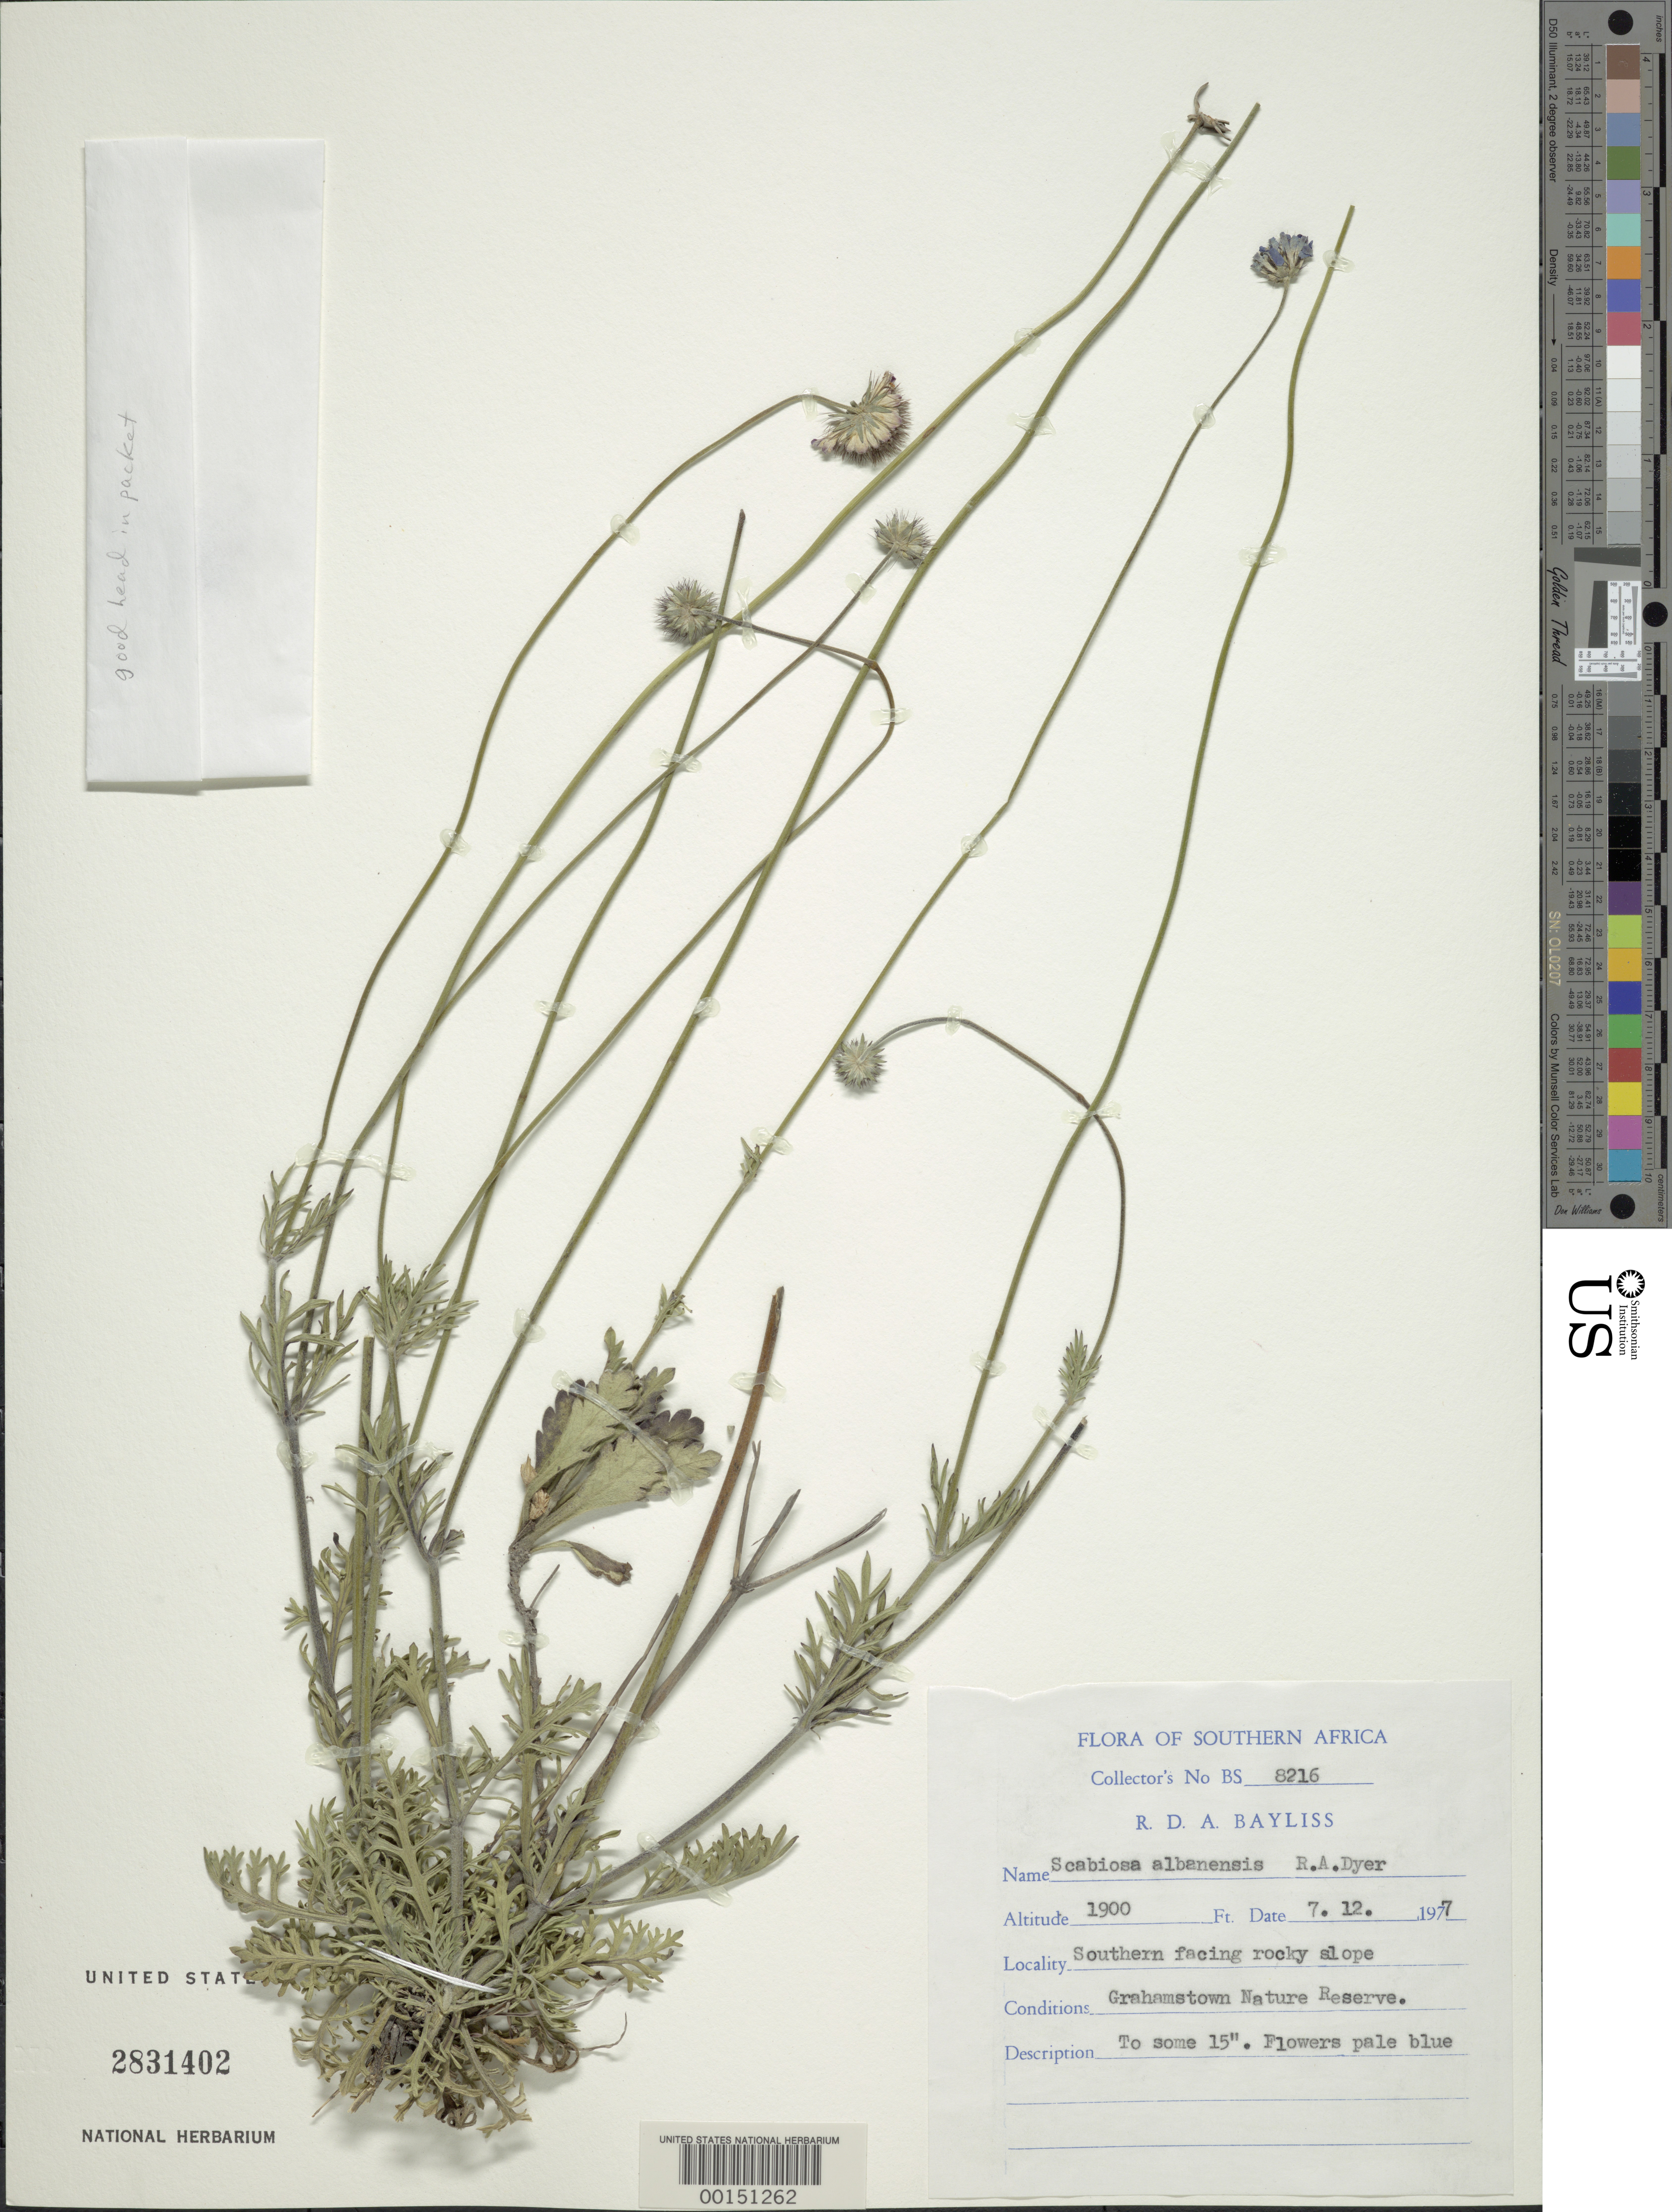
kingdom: Plantae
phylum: Tracheophyta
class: Magnoliopsida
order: Dipsacales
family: Caprifoliaceae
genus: Scabiosa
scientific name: Scabiosa albanensis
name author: R.A. Dyer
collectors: R. Bayliss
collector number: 8216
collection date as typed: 07 Dec 1977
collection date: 1977-12-07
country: South Africa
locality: Grahamstown Nature Reserve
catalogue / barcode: US 2831402